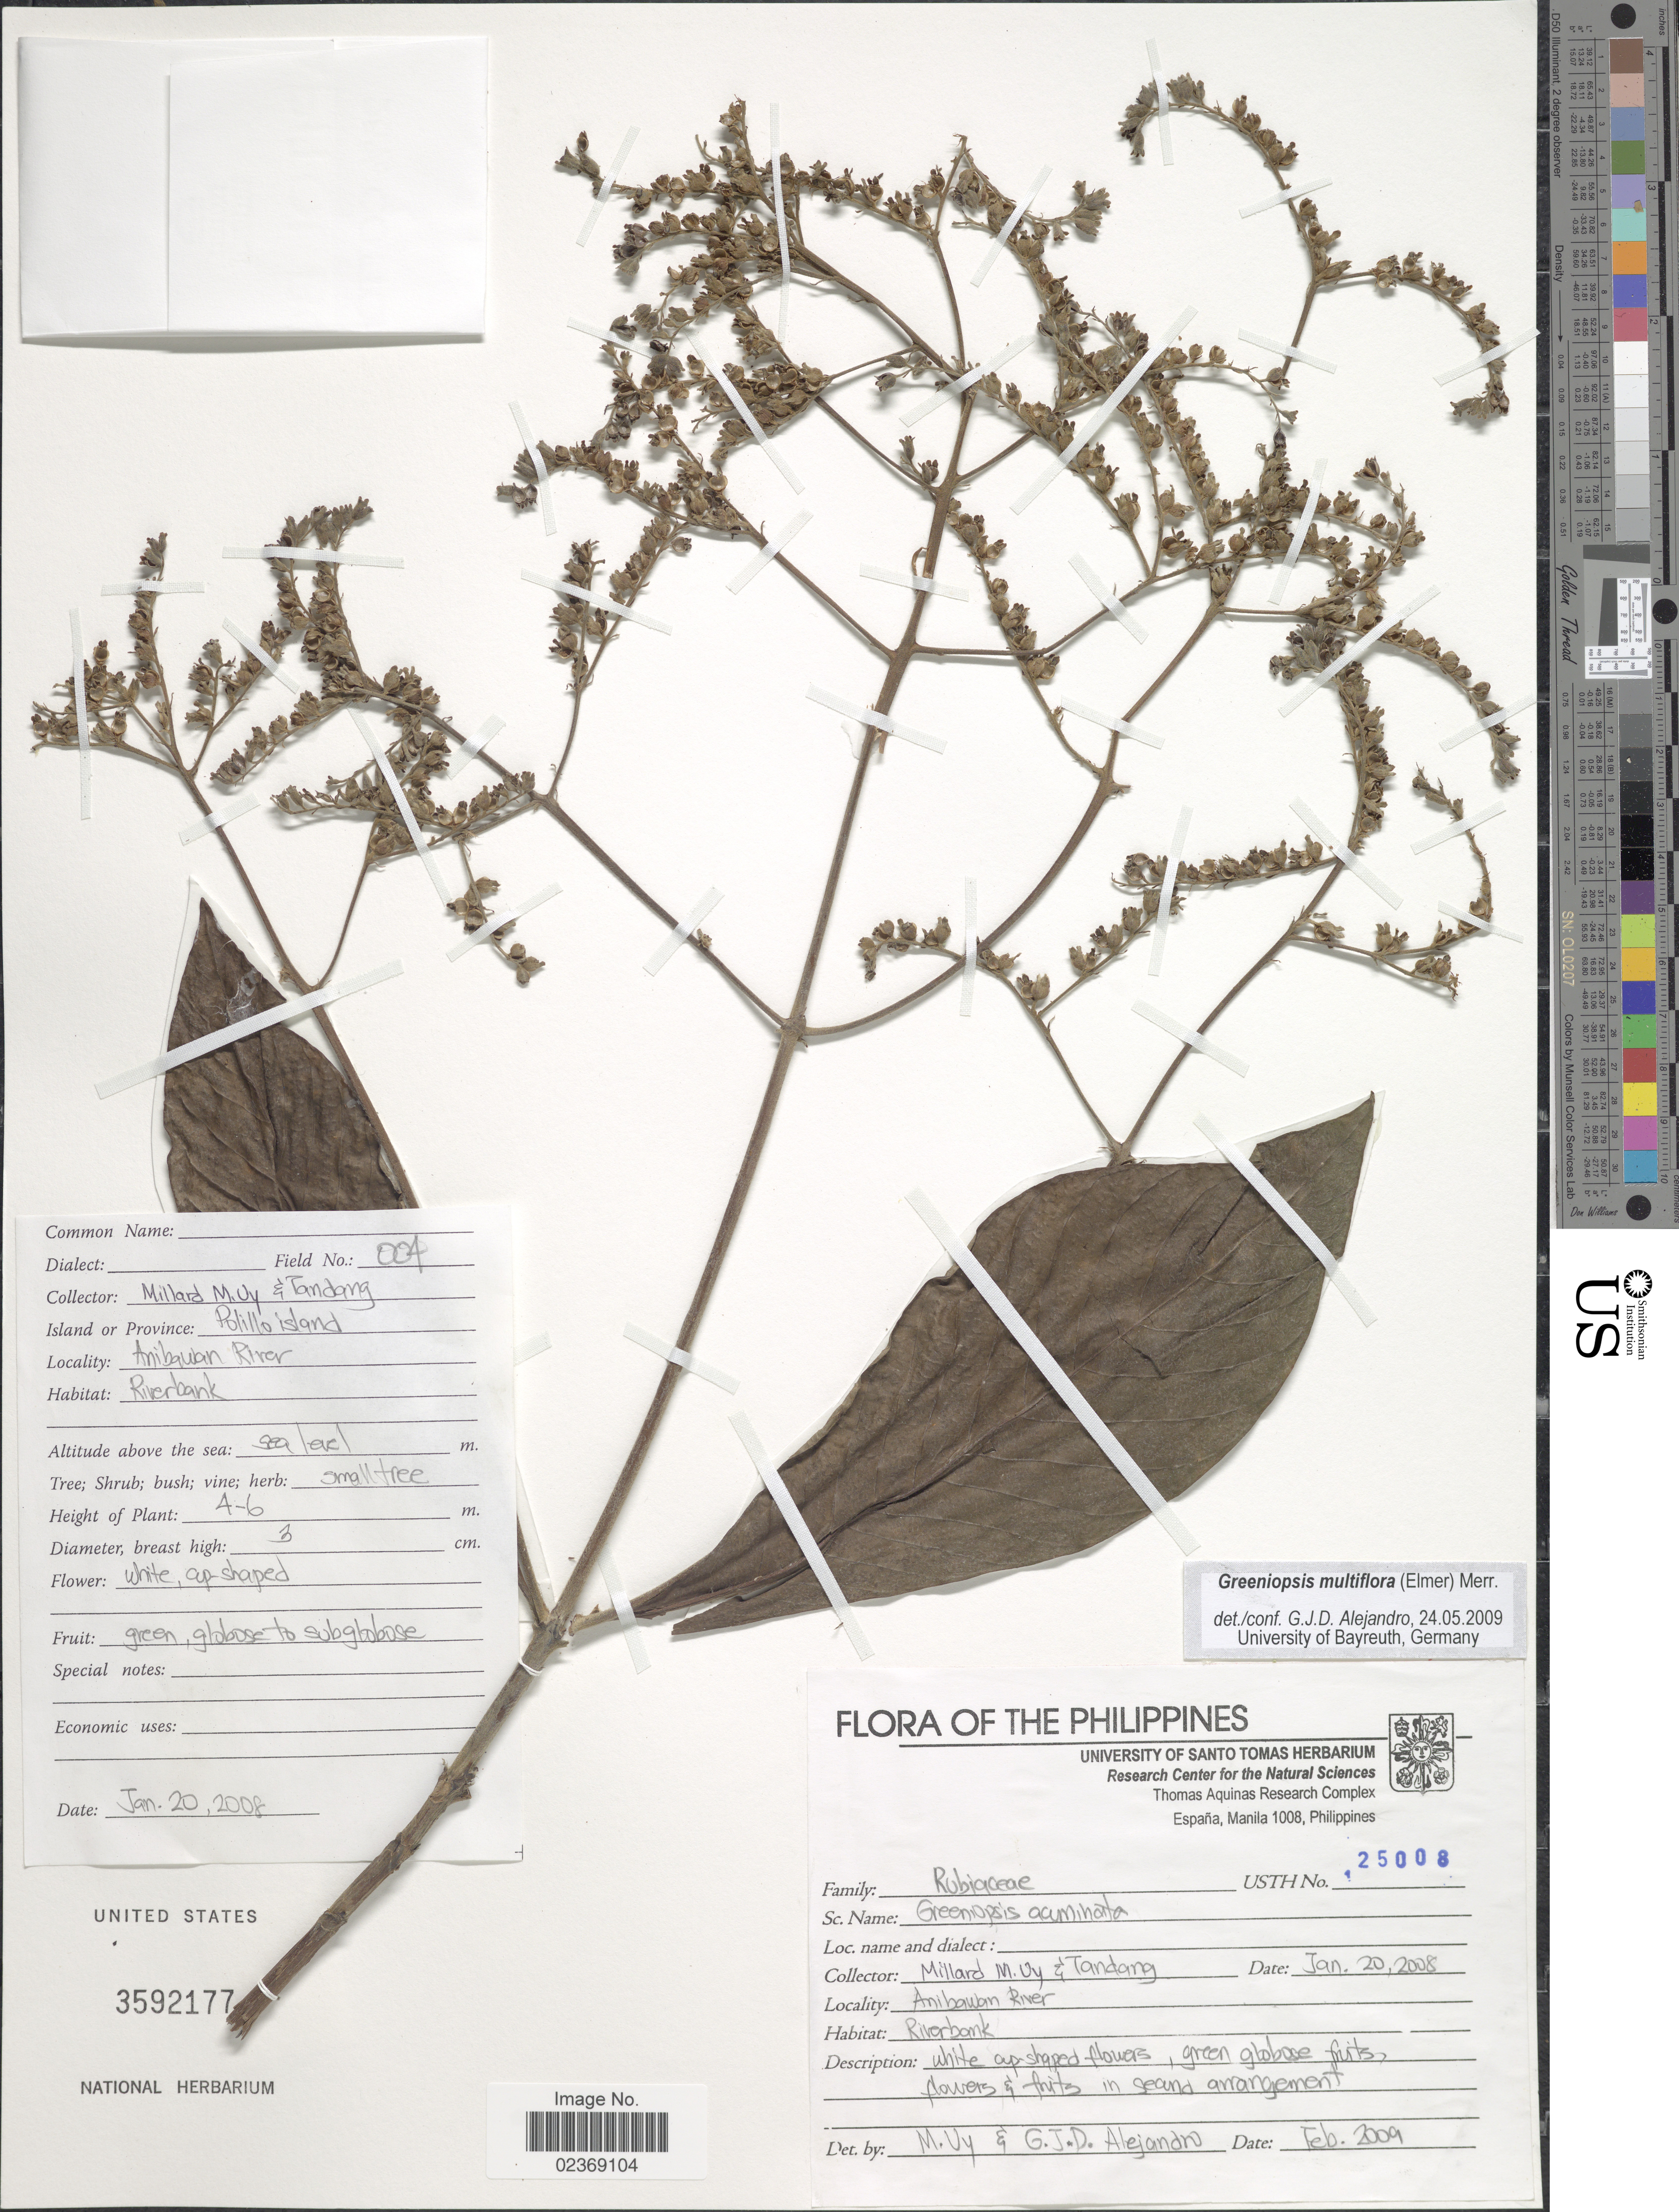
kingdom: Plantae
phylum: Tracheophyta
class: Magnoliopsida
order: Gentianales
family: Rubiaceae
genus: Greeniopsis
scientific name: Greeniopsis multiflora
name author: (Elmer) Merr.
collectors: M. Uy & Tandang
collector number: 004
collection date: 2008-01-20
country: Philippines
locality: Island or Province Polillo island, Anibauban River, Riverbank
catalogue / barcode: US 3592177